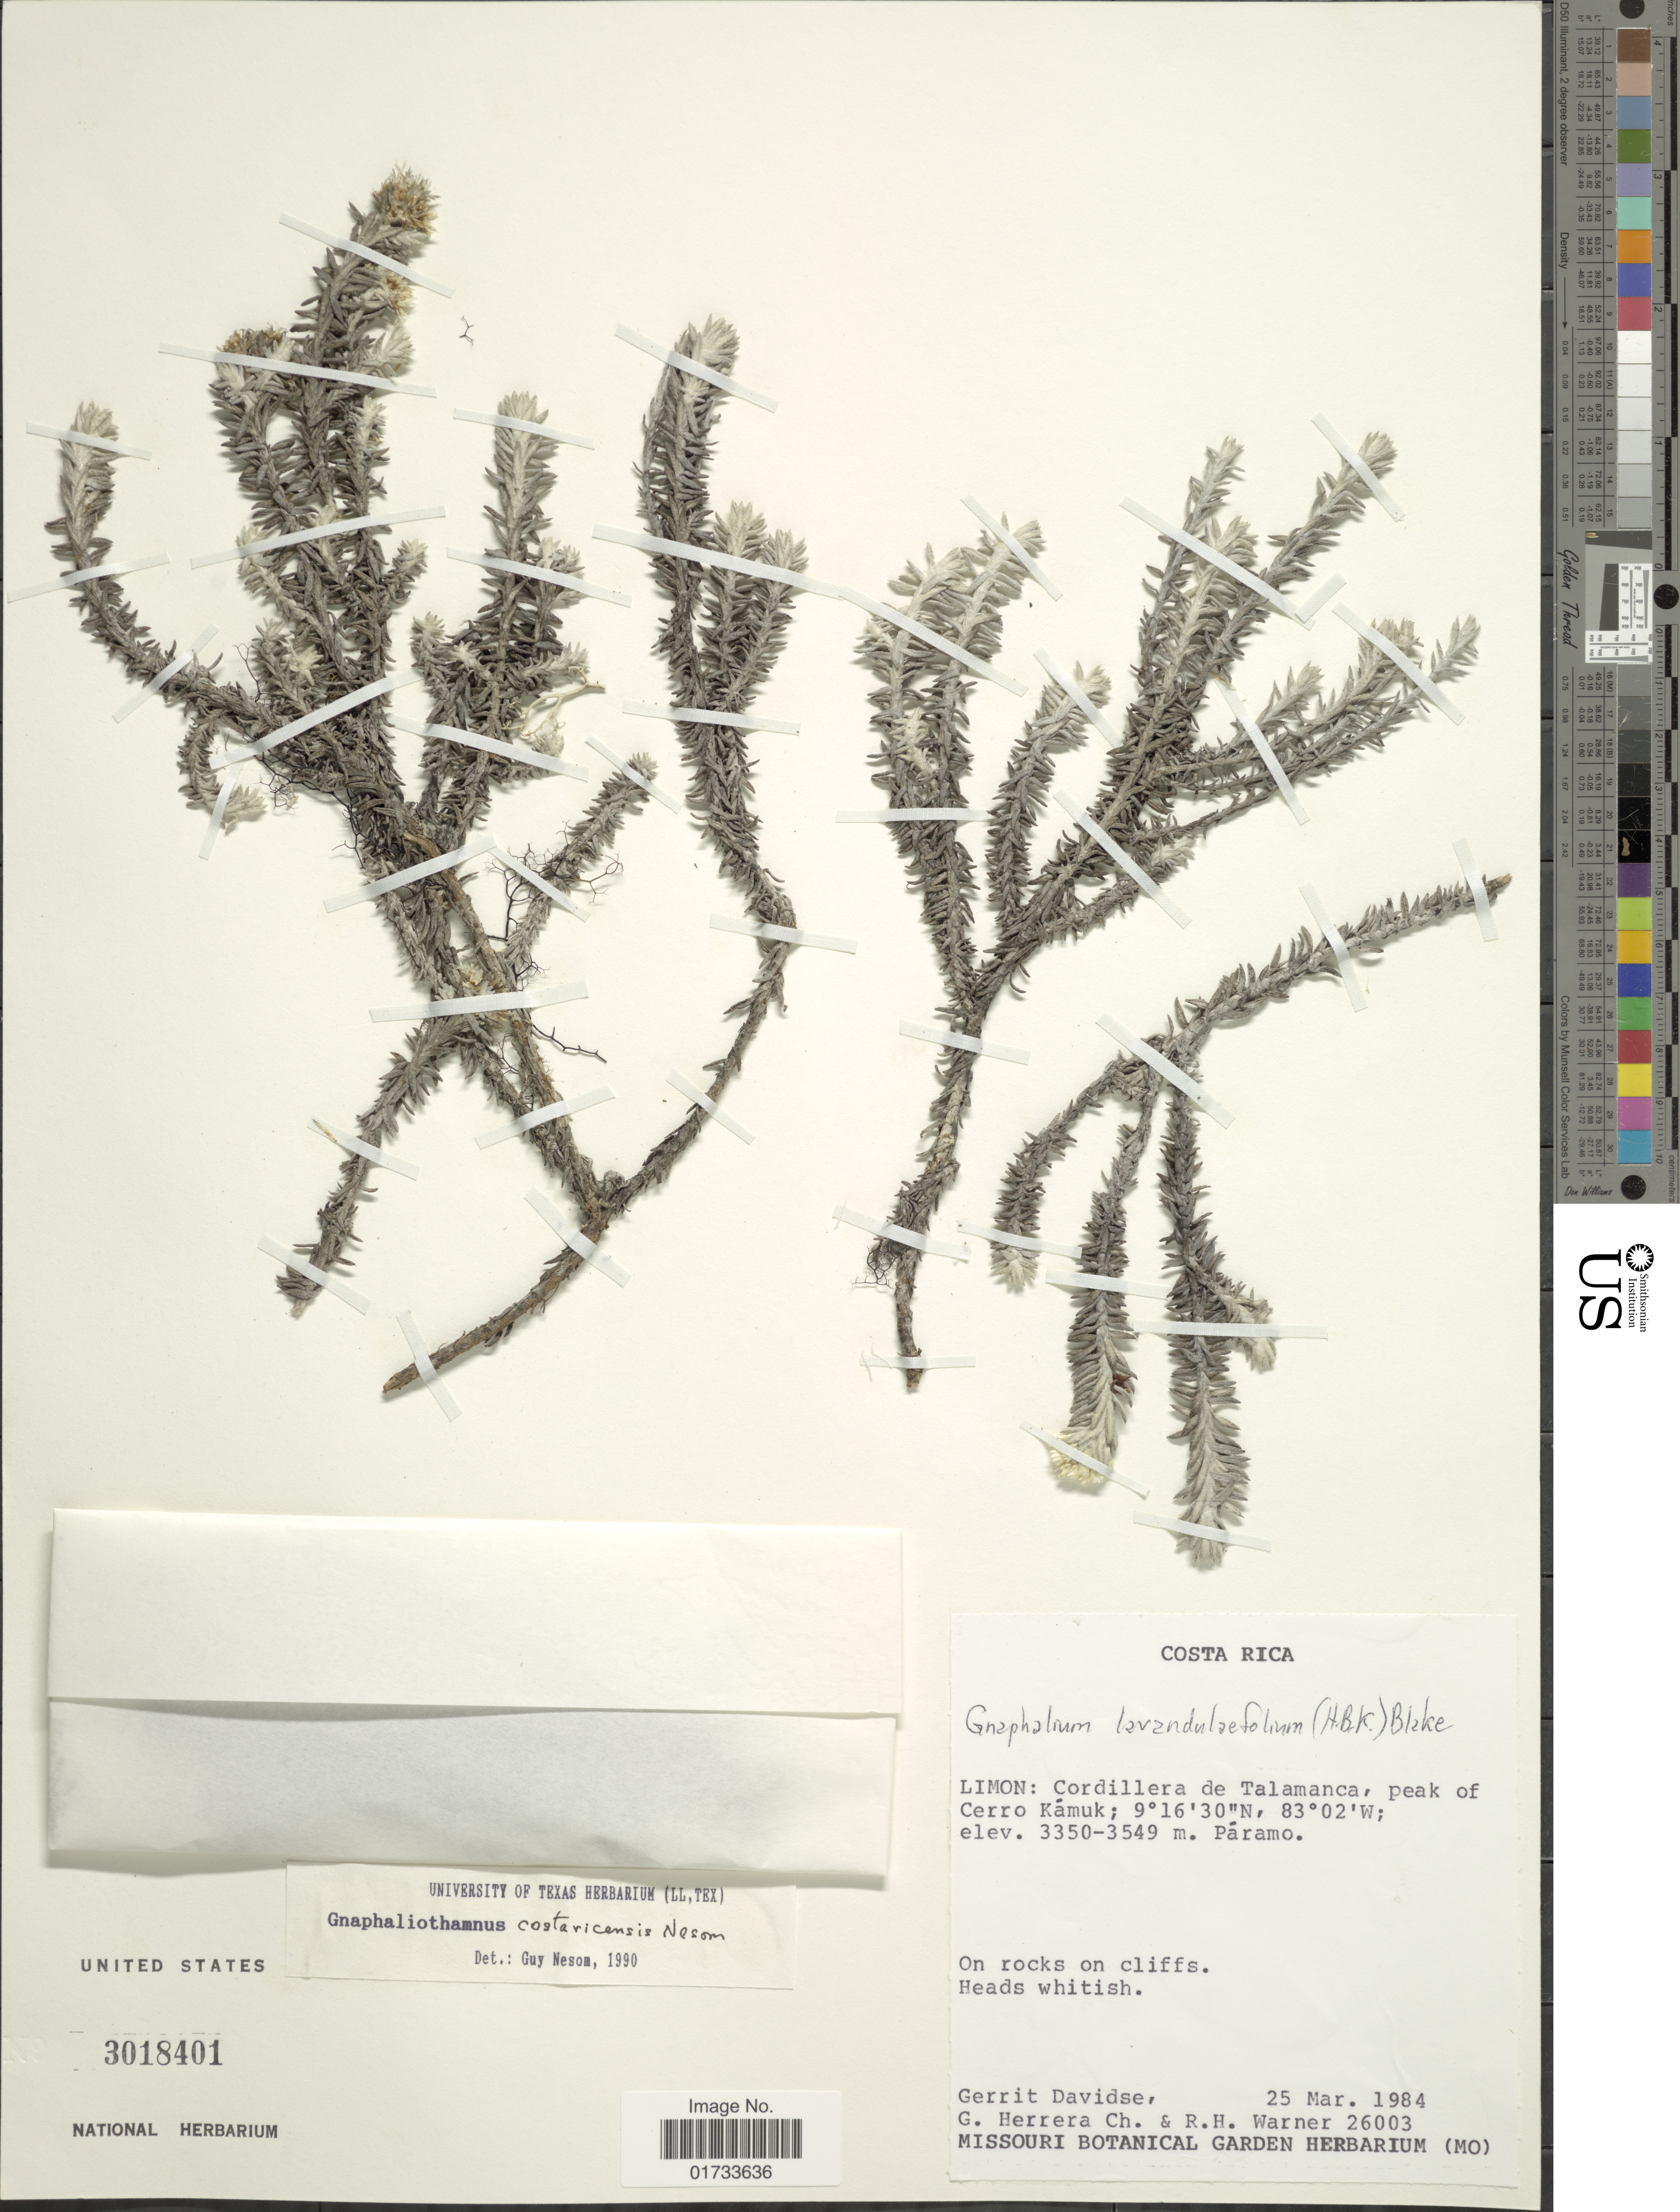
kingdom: Plantae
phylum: Tracheophyta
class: Magnoliopsida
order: Asterales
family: Asteraceae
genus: Chionolaena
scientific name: Chionolaena costaricensis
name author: (G.L. Nesom) G.L. Nesom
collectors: G. Davidse, G. Herrera Ch. & R. H. Warner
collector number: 26003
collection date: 1984-03-25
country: Costa Rica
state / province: Limón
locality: Cordillera de Talamanca, peak of Cerro Kámuk, Páramo, on rocks on cliffs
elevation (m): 3350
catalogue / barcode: US 3018401